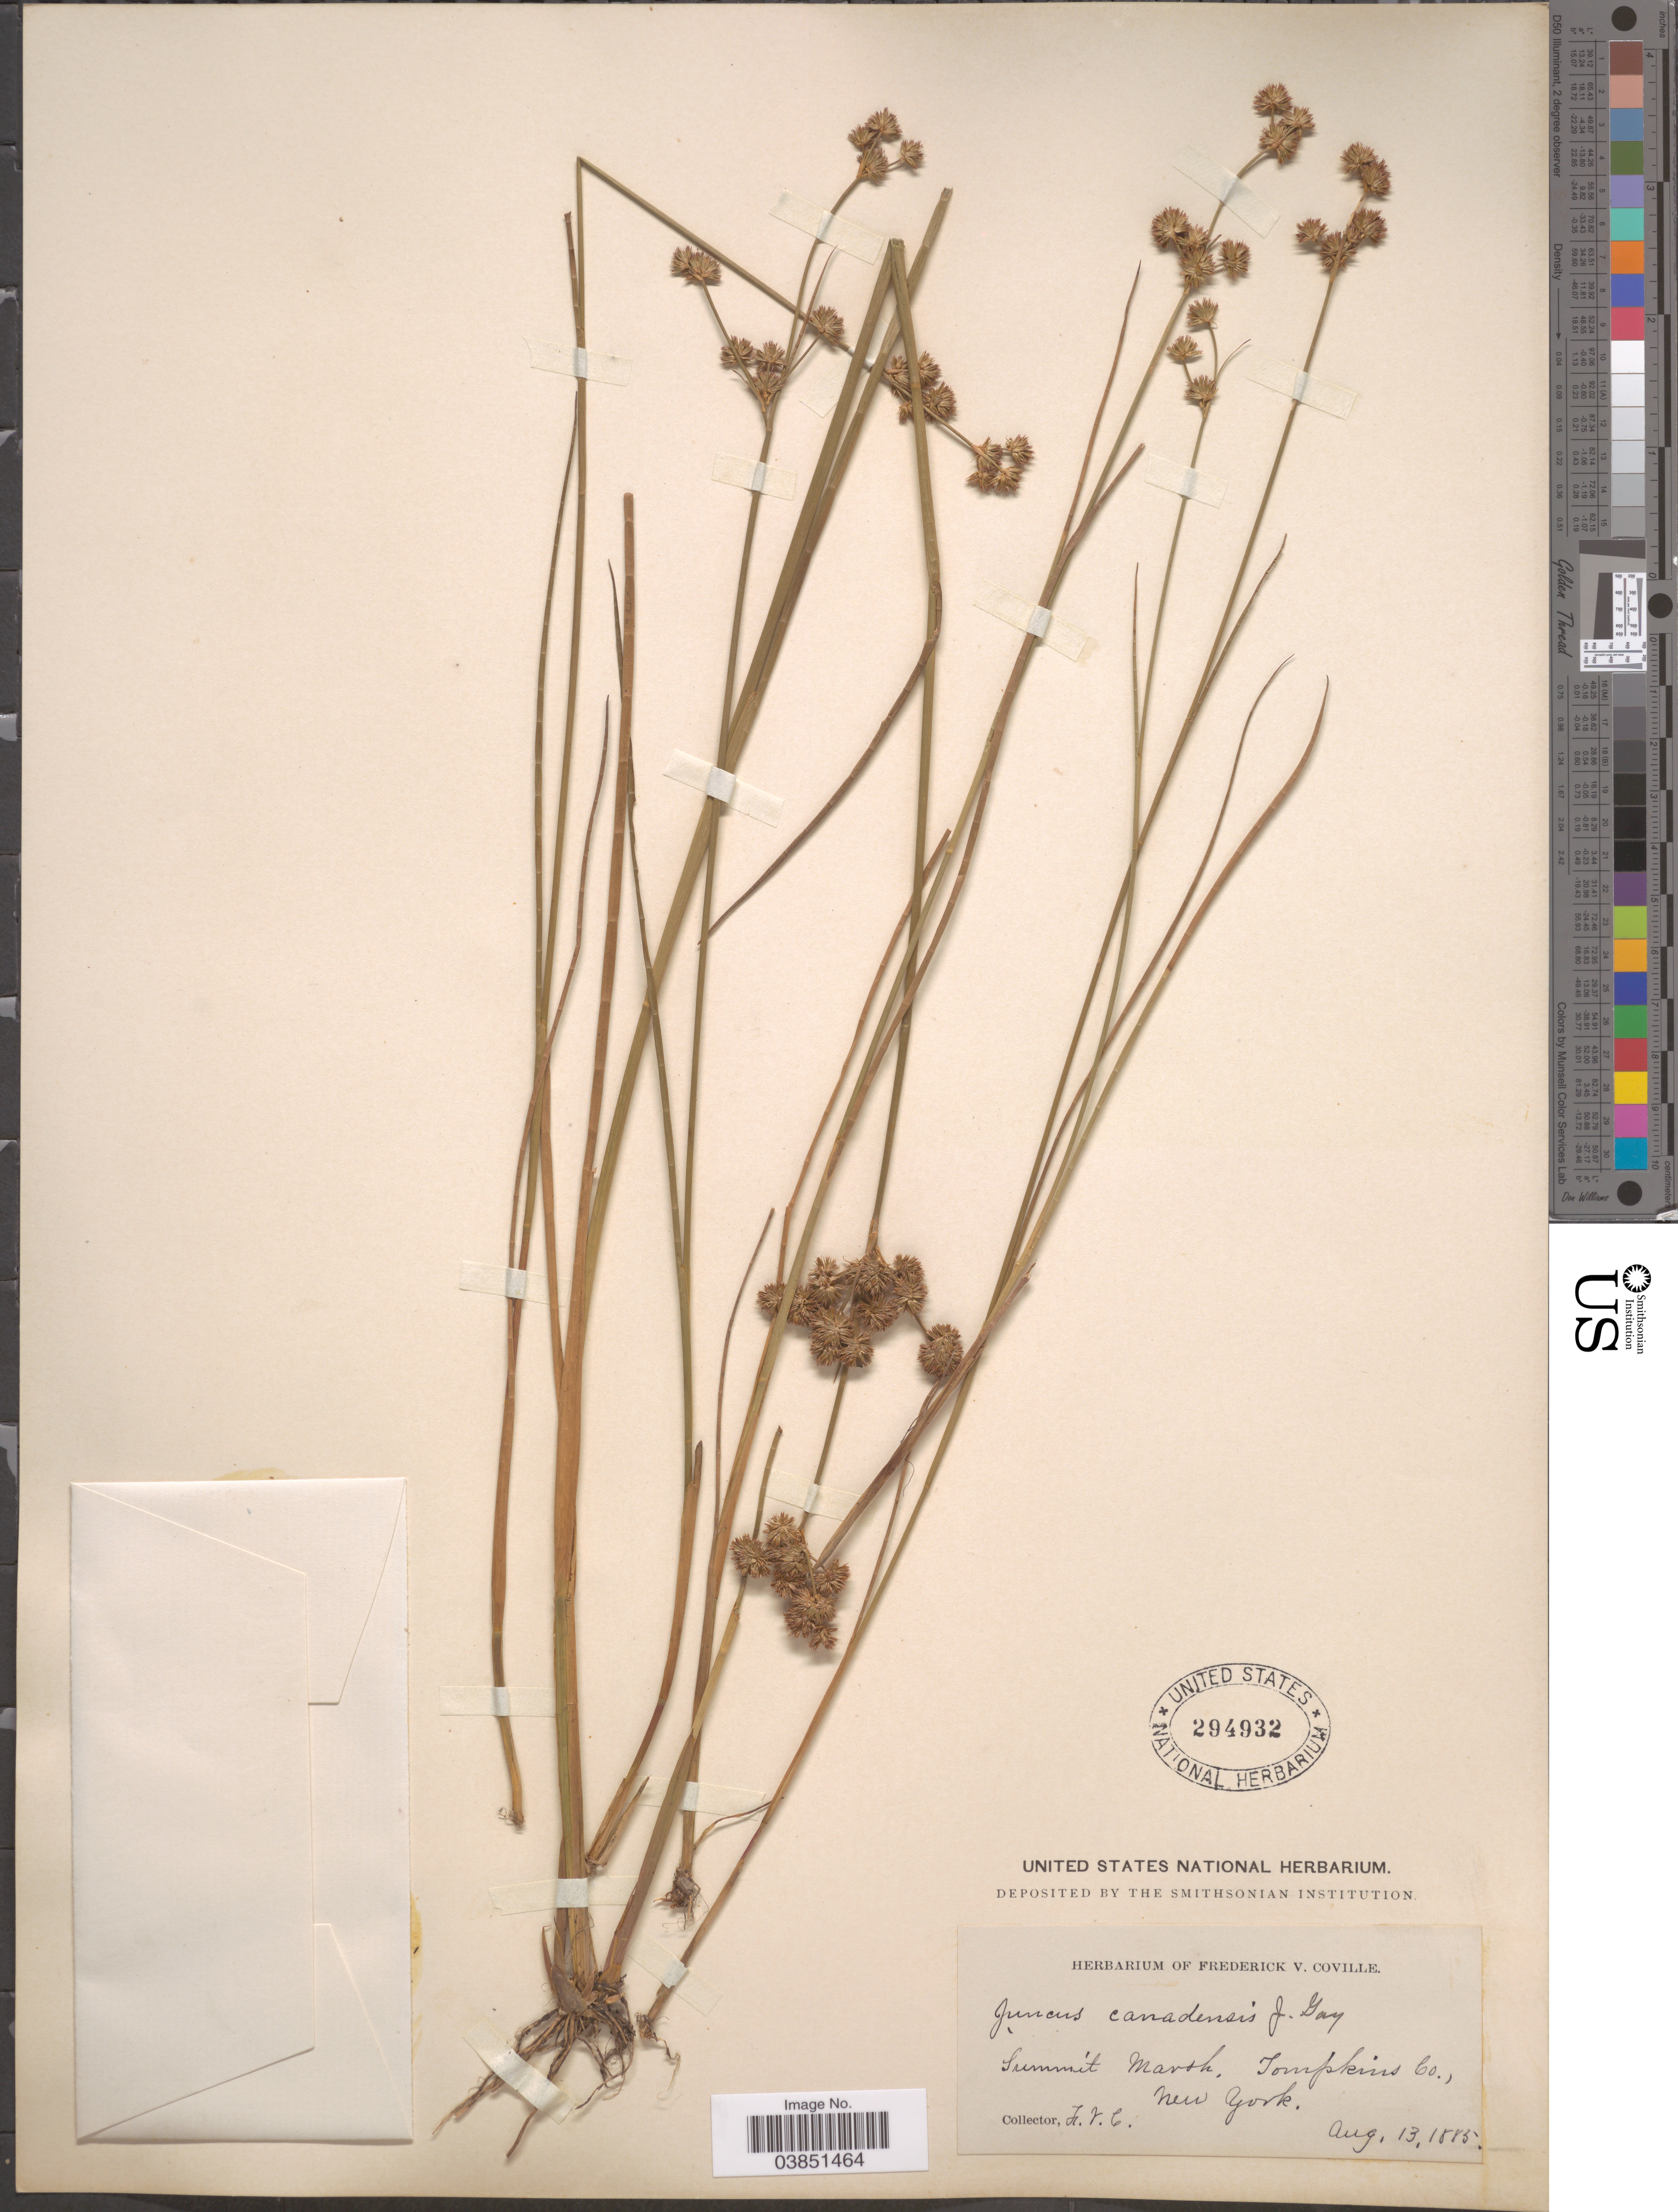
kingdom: Plantae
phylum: Tracheophyta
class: Liliopsida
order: Poales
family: Juncaceae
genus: Juncus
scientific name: Juncus canadensis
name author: J. Gay ex Laharpe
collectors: F. V. Coville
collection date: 1885-08-13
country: United States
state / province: New York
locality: Summit Marsh. Tompkins Co.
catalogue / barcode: US 294932